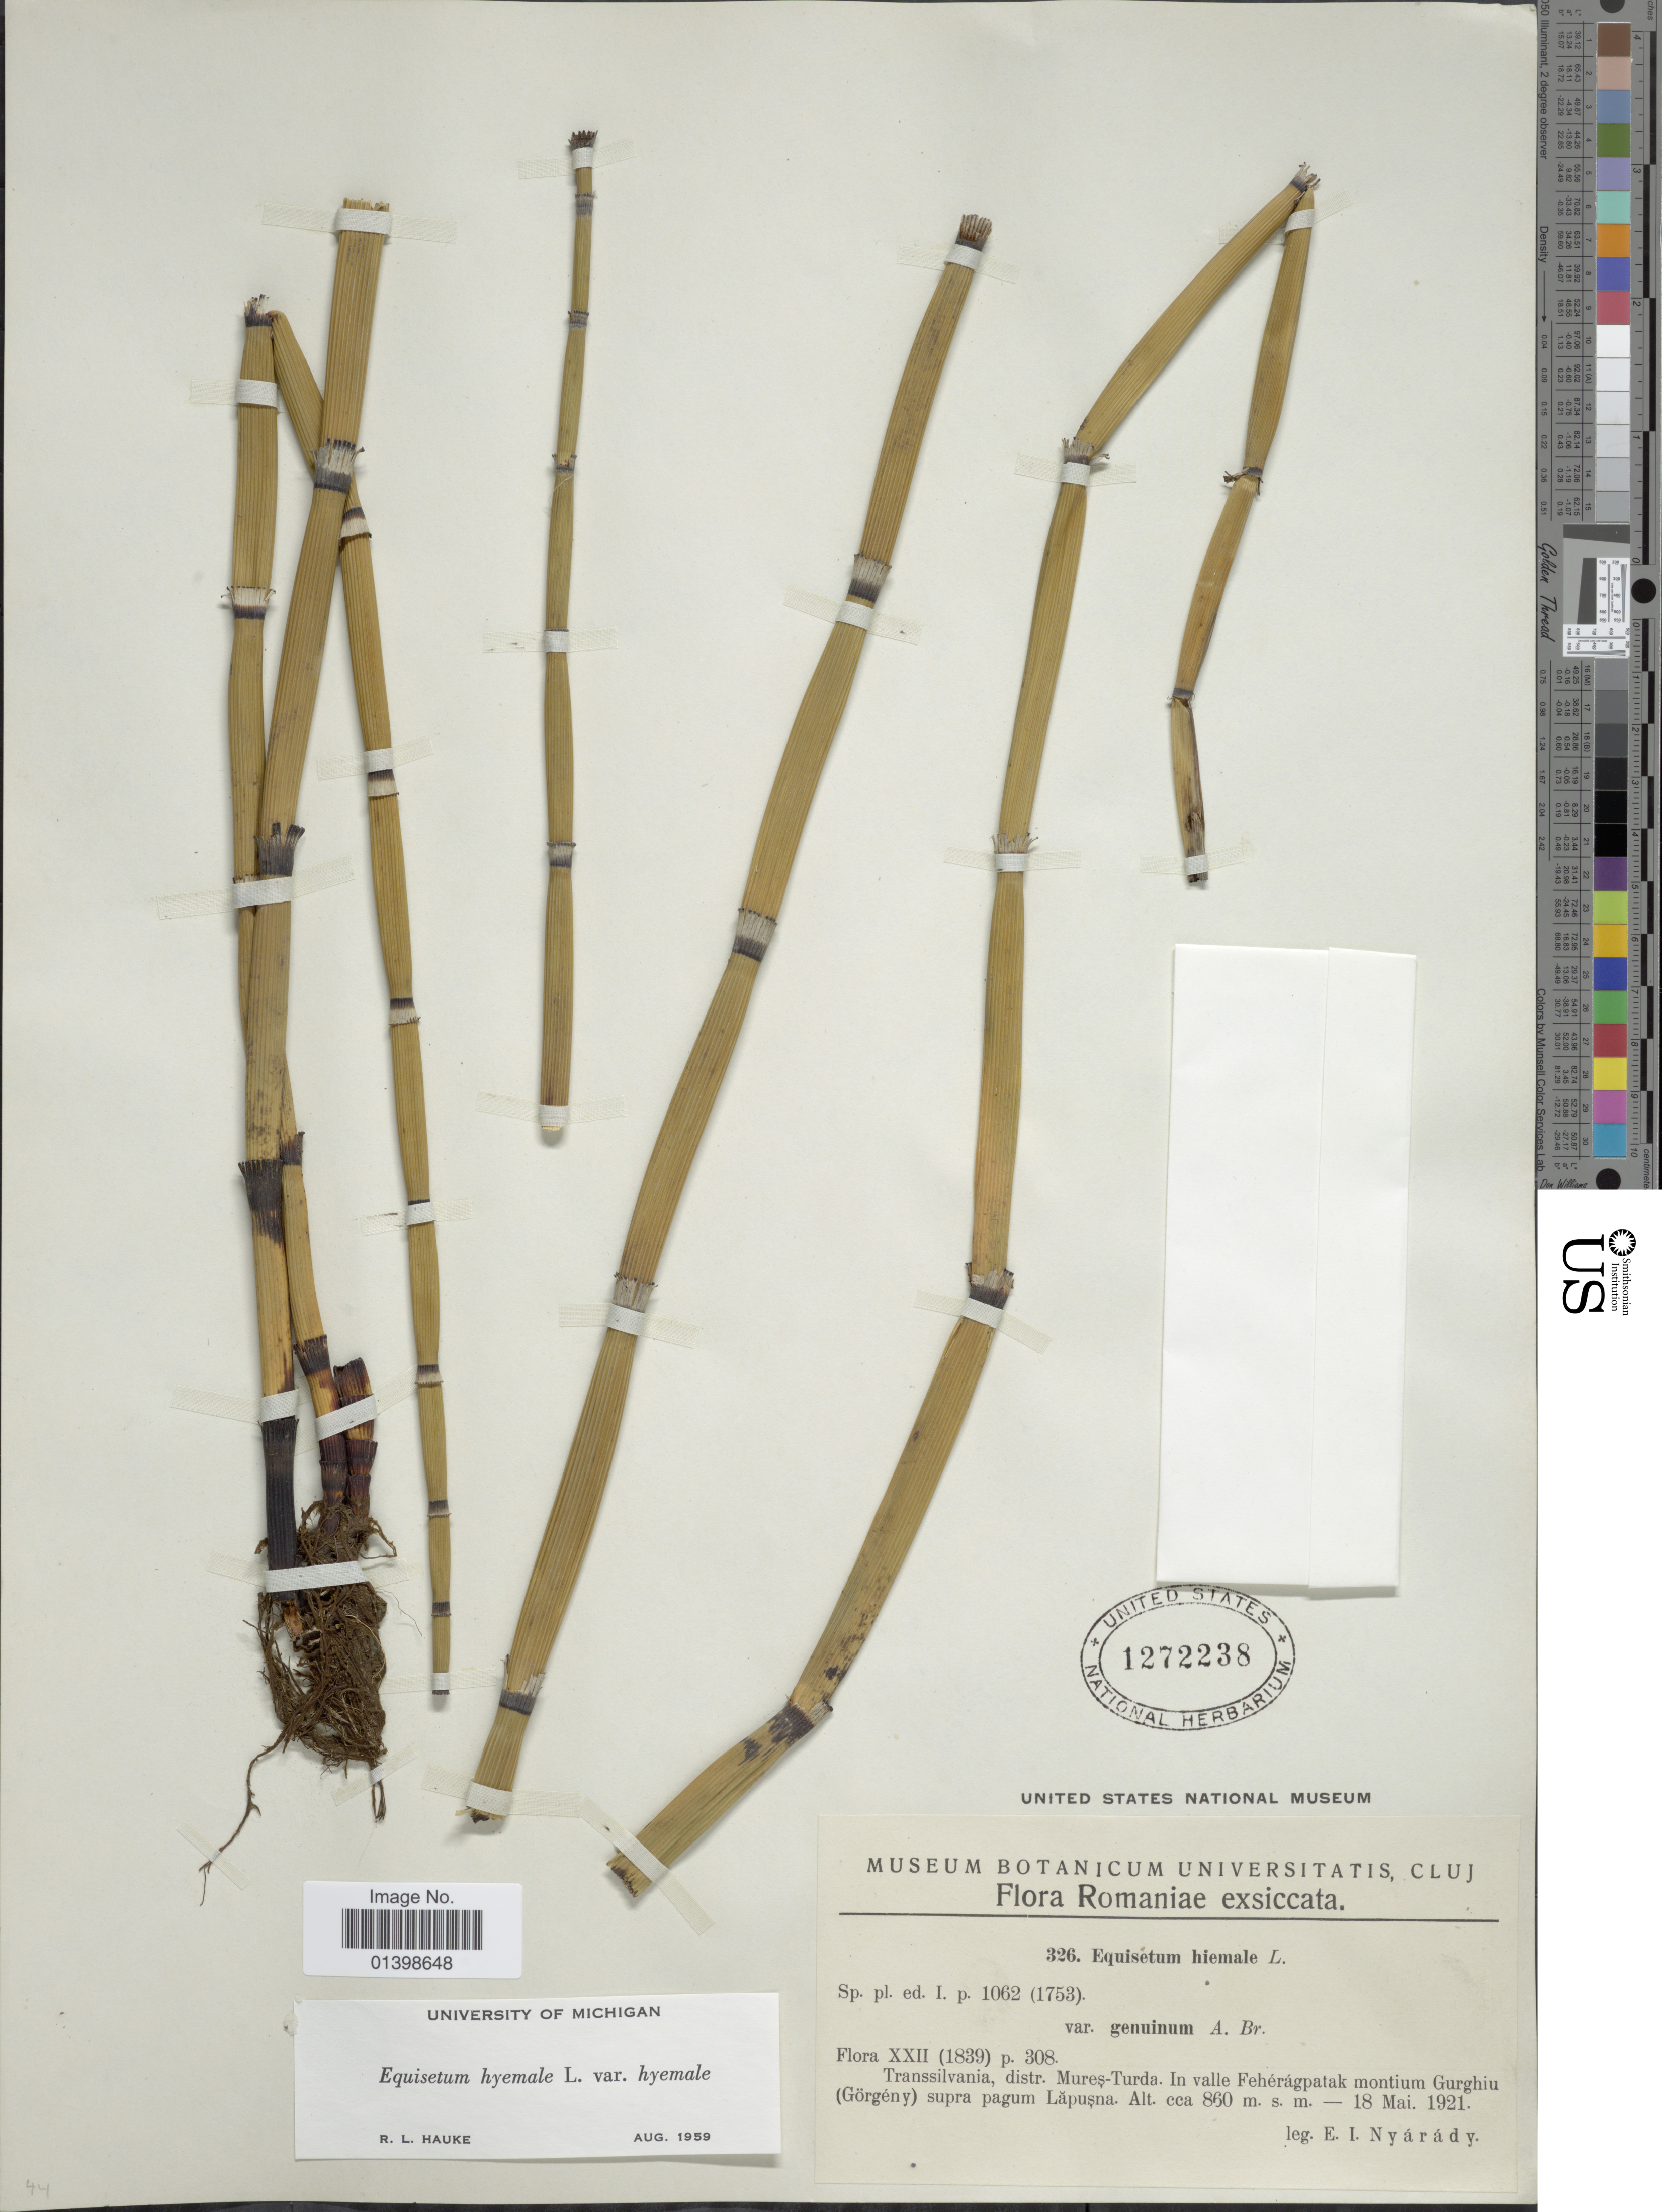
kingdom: Plantae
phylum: Tracheophyta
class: Polypodiopsida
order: Equisetales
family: Equisetaceae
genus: Equisetum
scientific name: Equisetum hyemale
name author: L.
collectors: E. Nyárády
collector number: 326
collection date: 1921-05-18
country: Romania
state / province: Mures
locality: Transsilvania, distr. Mures-Turda. In valle Fehérágpatak montium Gurghiu (Görgény) supra pagum Lapsuna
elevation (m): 860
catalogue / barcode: US 1272238